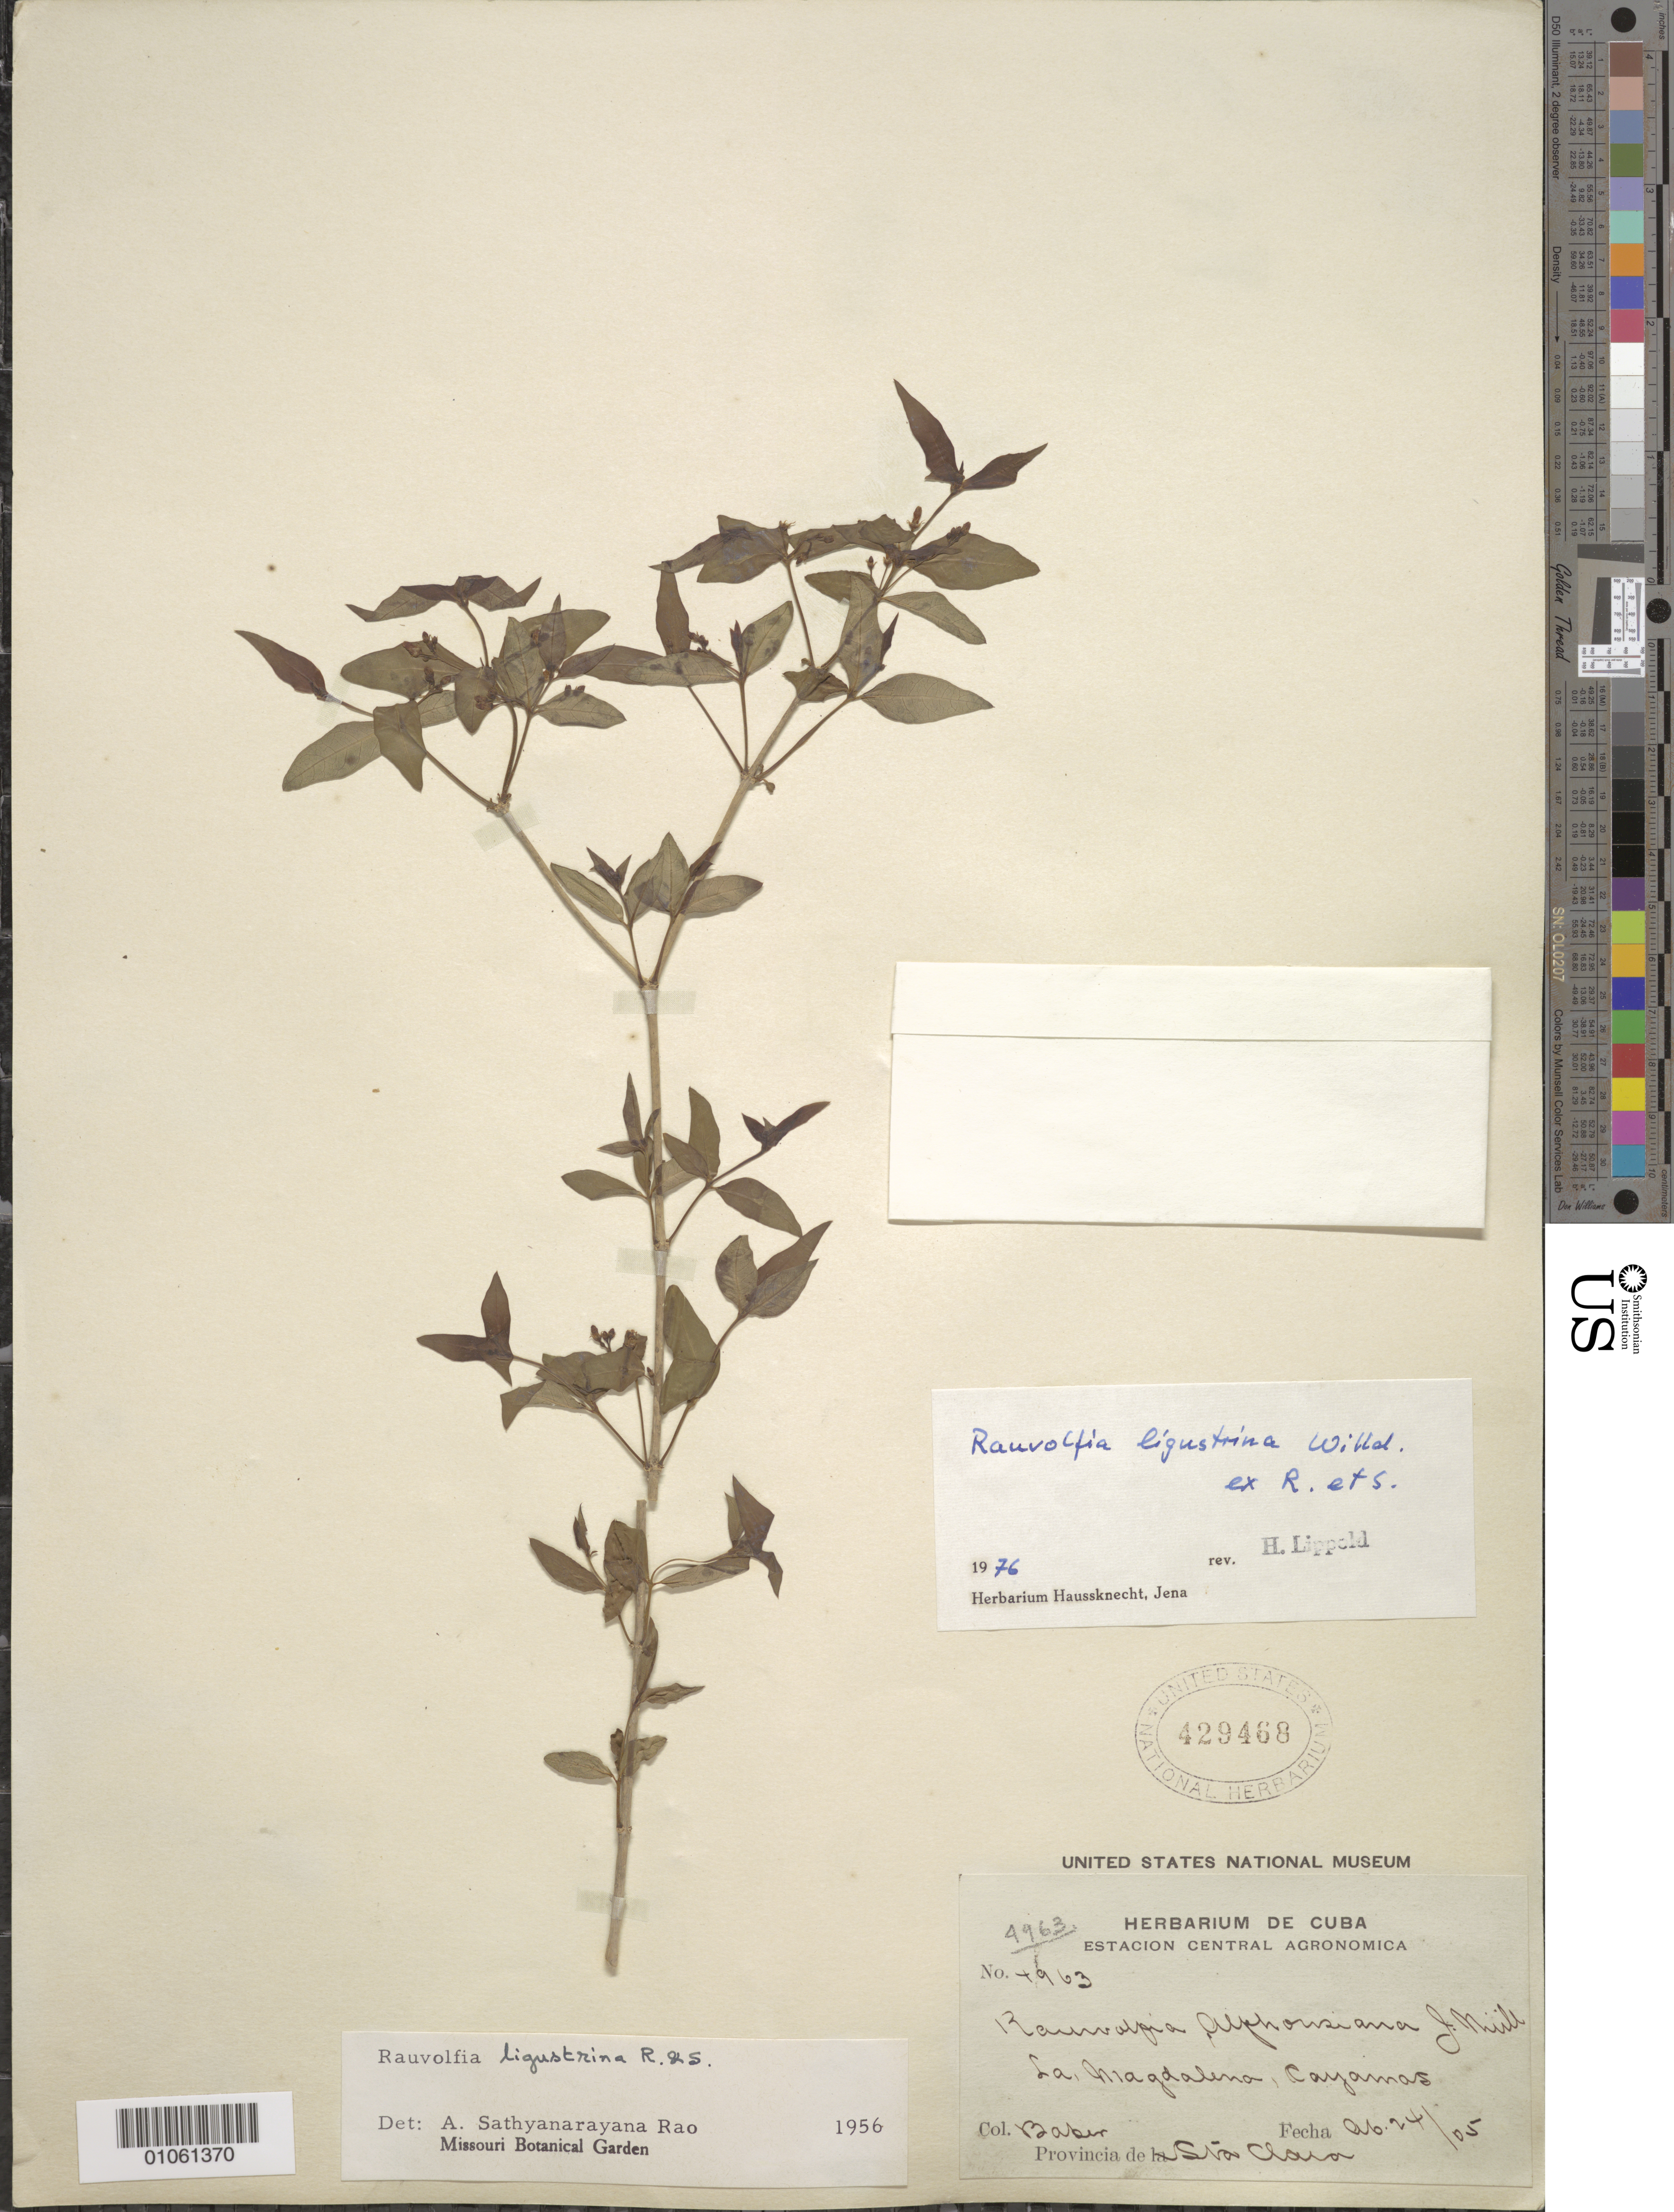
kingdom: Plantae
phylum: Tracheophyta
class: Magnoliopsida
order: Gentianales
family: Apocynaceae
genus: Rauvolfia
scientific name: Rauvolfia ligustrina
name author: Willd. ex Roem. & Schult.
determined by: Lippold, Hans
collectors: C. F. Baker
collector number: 4963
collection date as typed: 24 Aug 1905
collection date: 1905-08-24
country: Cuba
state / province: Santa Clara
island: Cuba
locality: La Magdalena, Cayamas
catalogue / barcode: US 429468